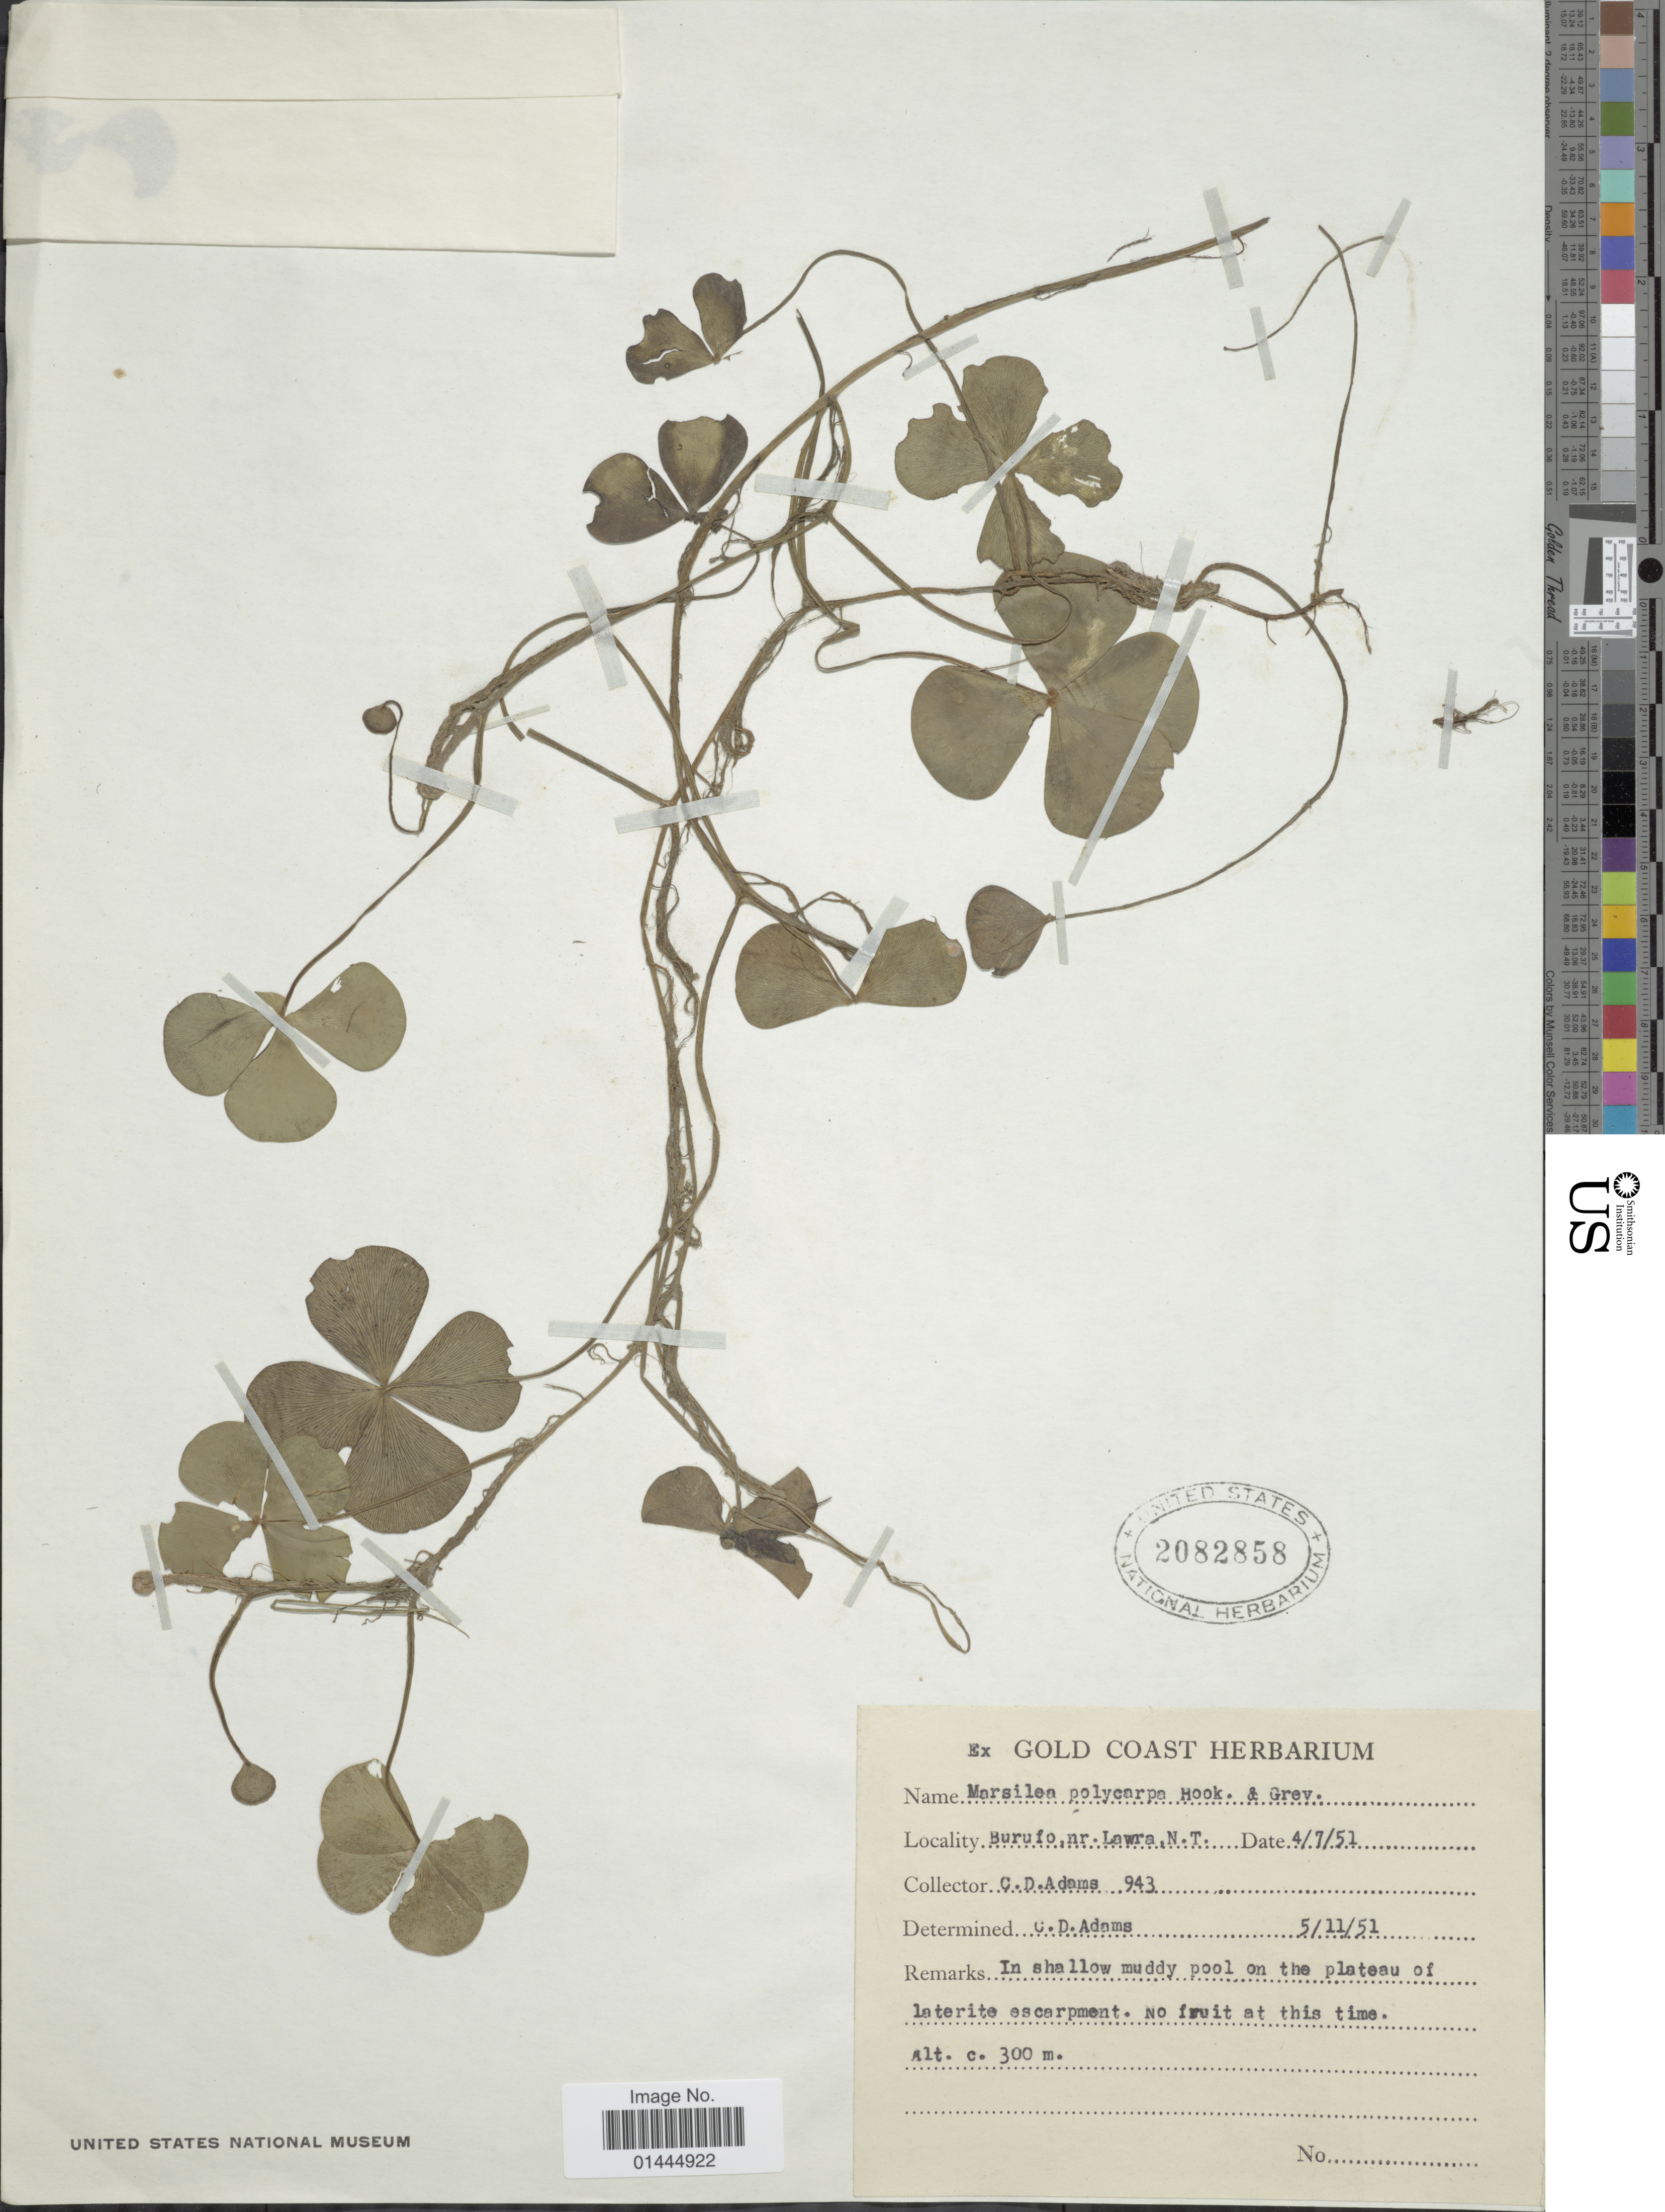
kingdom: Plantae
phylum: Tracheophyta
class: Polypodiopsida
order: Salviniales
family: Marsileaceae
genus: Marsilea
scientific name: Marsilea polycarpa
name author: Hook. & Grev.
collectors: C. D. Adams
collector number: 943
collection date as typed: Transcribed d/m/y: 4/7/51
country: Ghana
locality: Buruio, nr. Lawra, N.T., on the plateau of laterite escarpment.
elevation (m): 300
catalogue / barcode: US 2082858